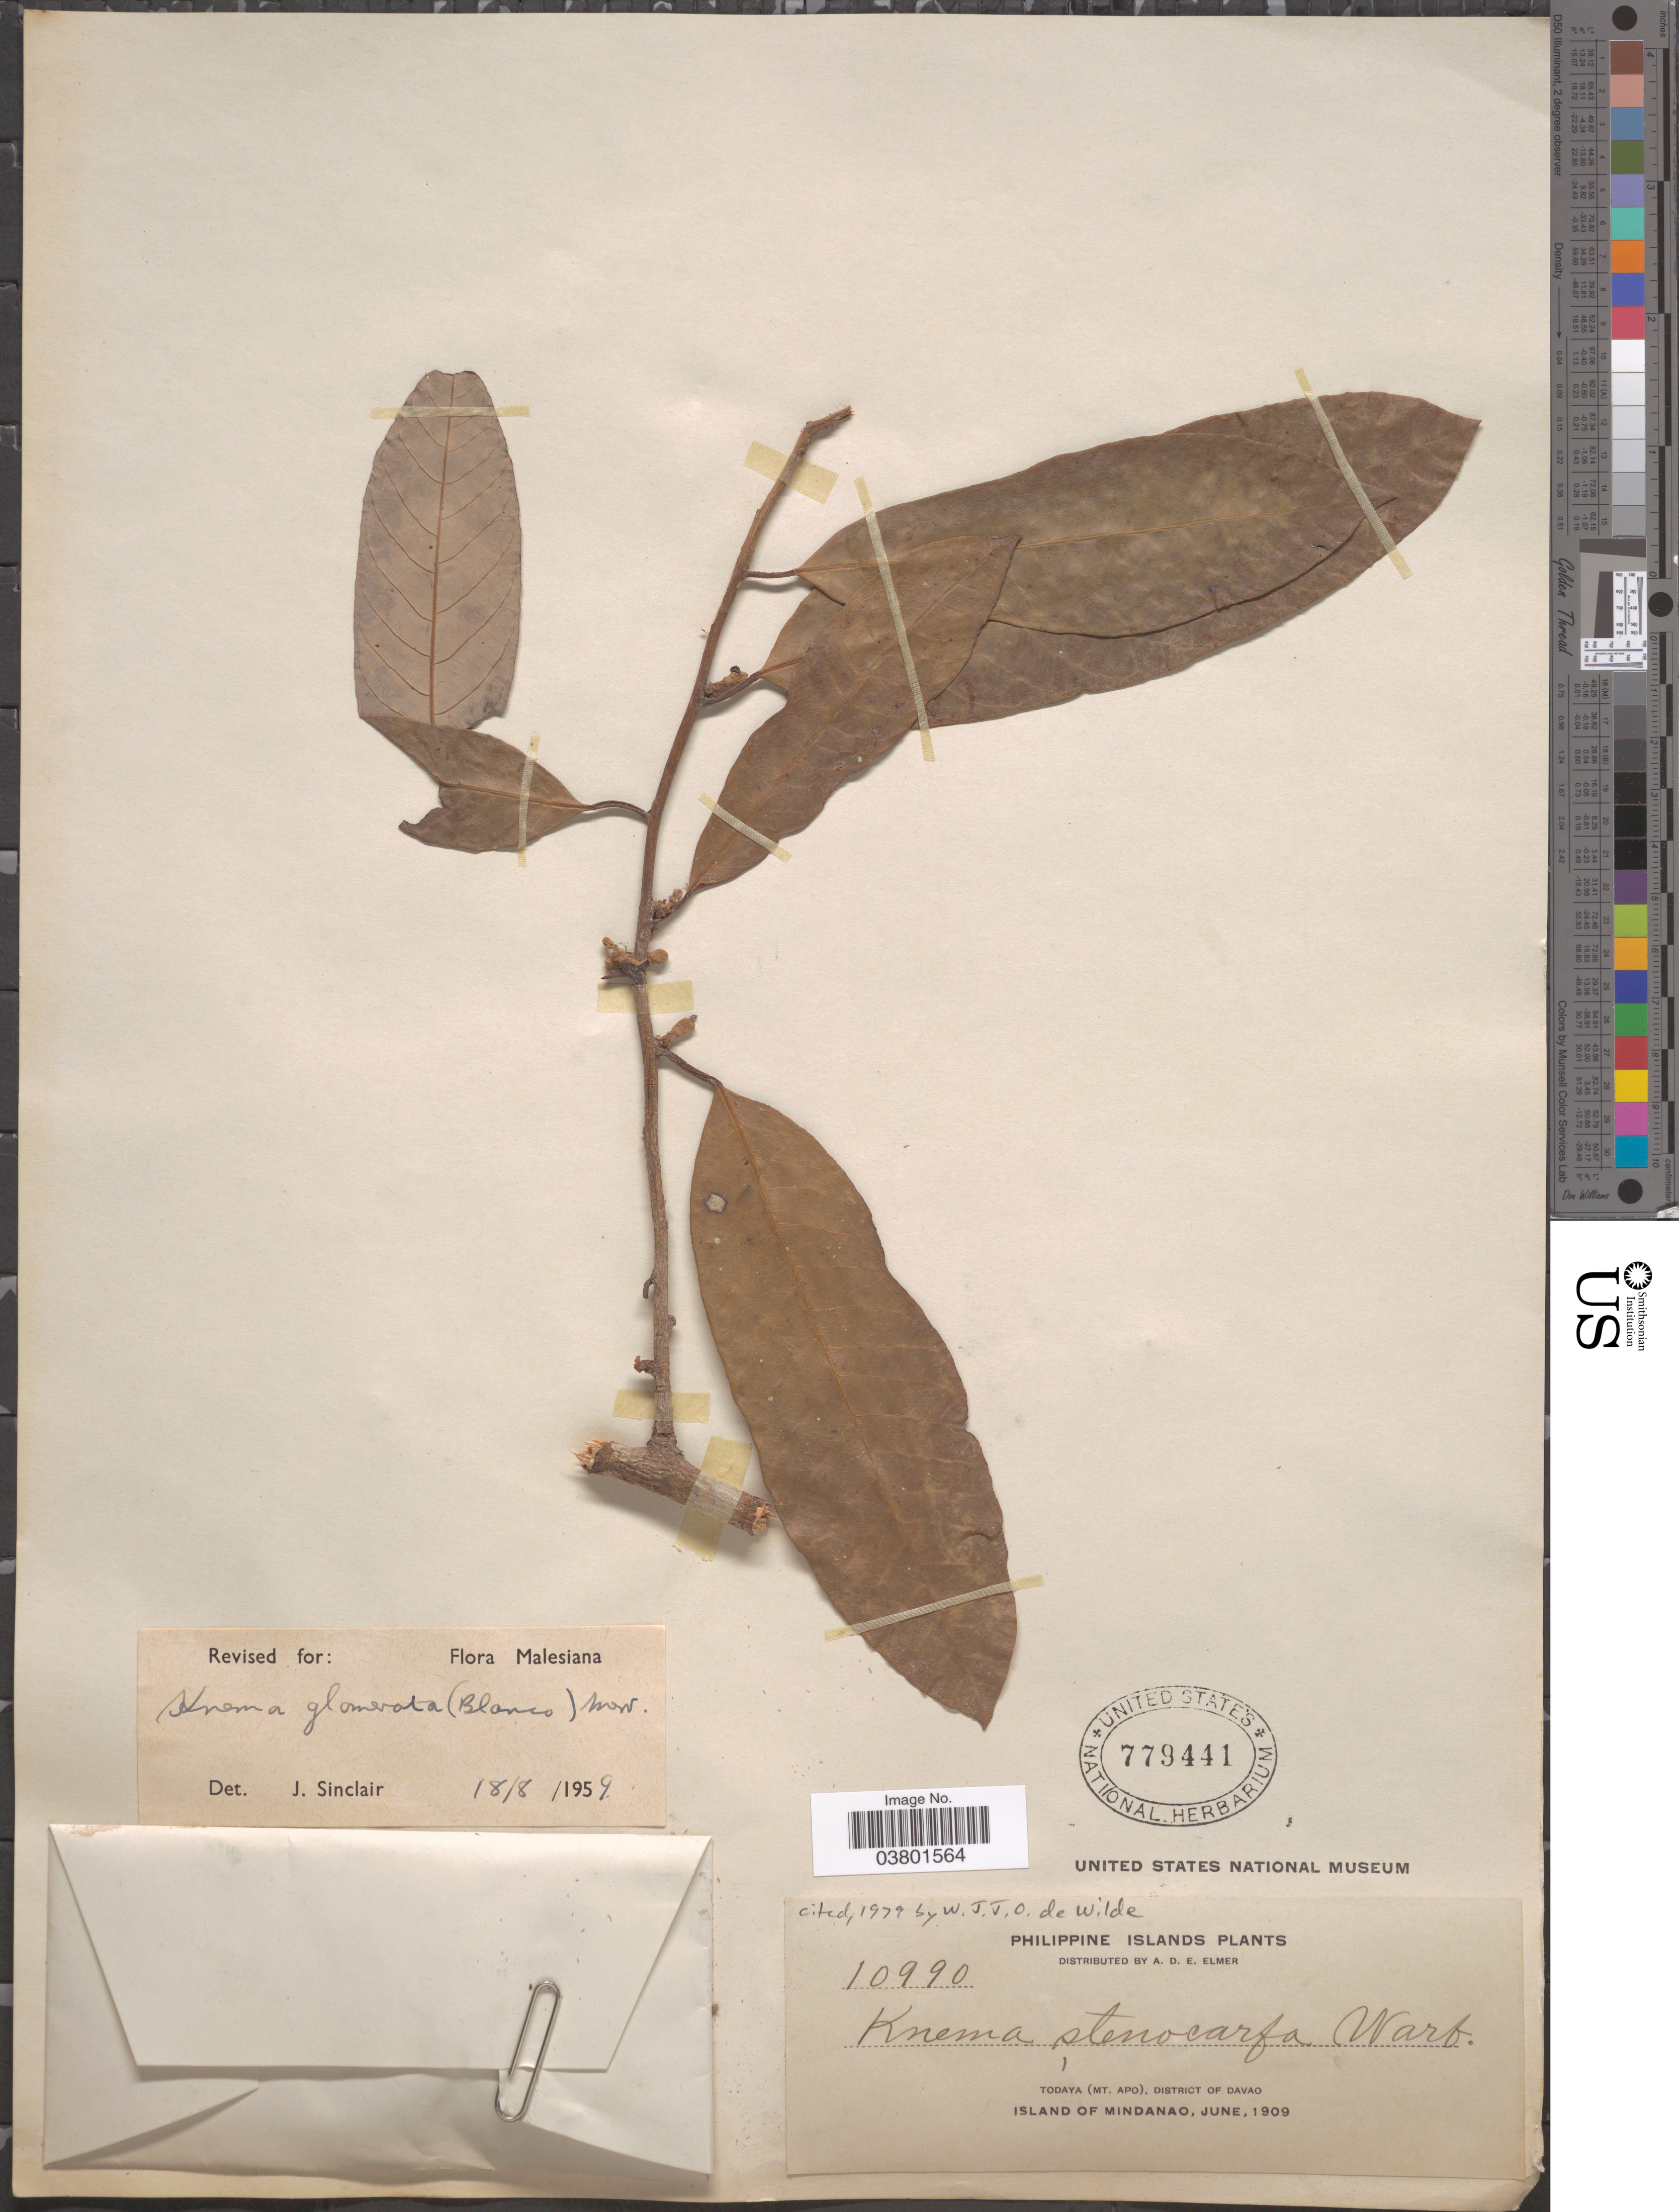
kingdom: Plantae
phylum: Tracheophyta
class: Magnoliopsida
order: Magnoliales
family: Myristicaceae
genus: Knema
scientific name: Knema stenocarpa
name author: Warb.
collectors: A. D. E. Elmer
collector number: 10990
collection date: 1909-06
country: Philippines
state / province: Davao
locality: Philippine Island. Todaya (Mt. Apo), District of Davao. Island of Mindanao.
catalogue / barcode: US 779441